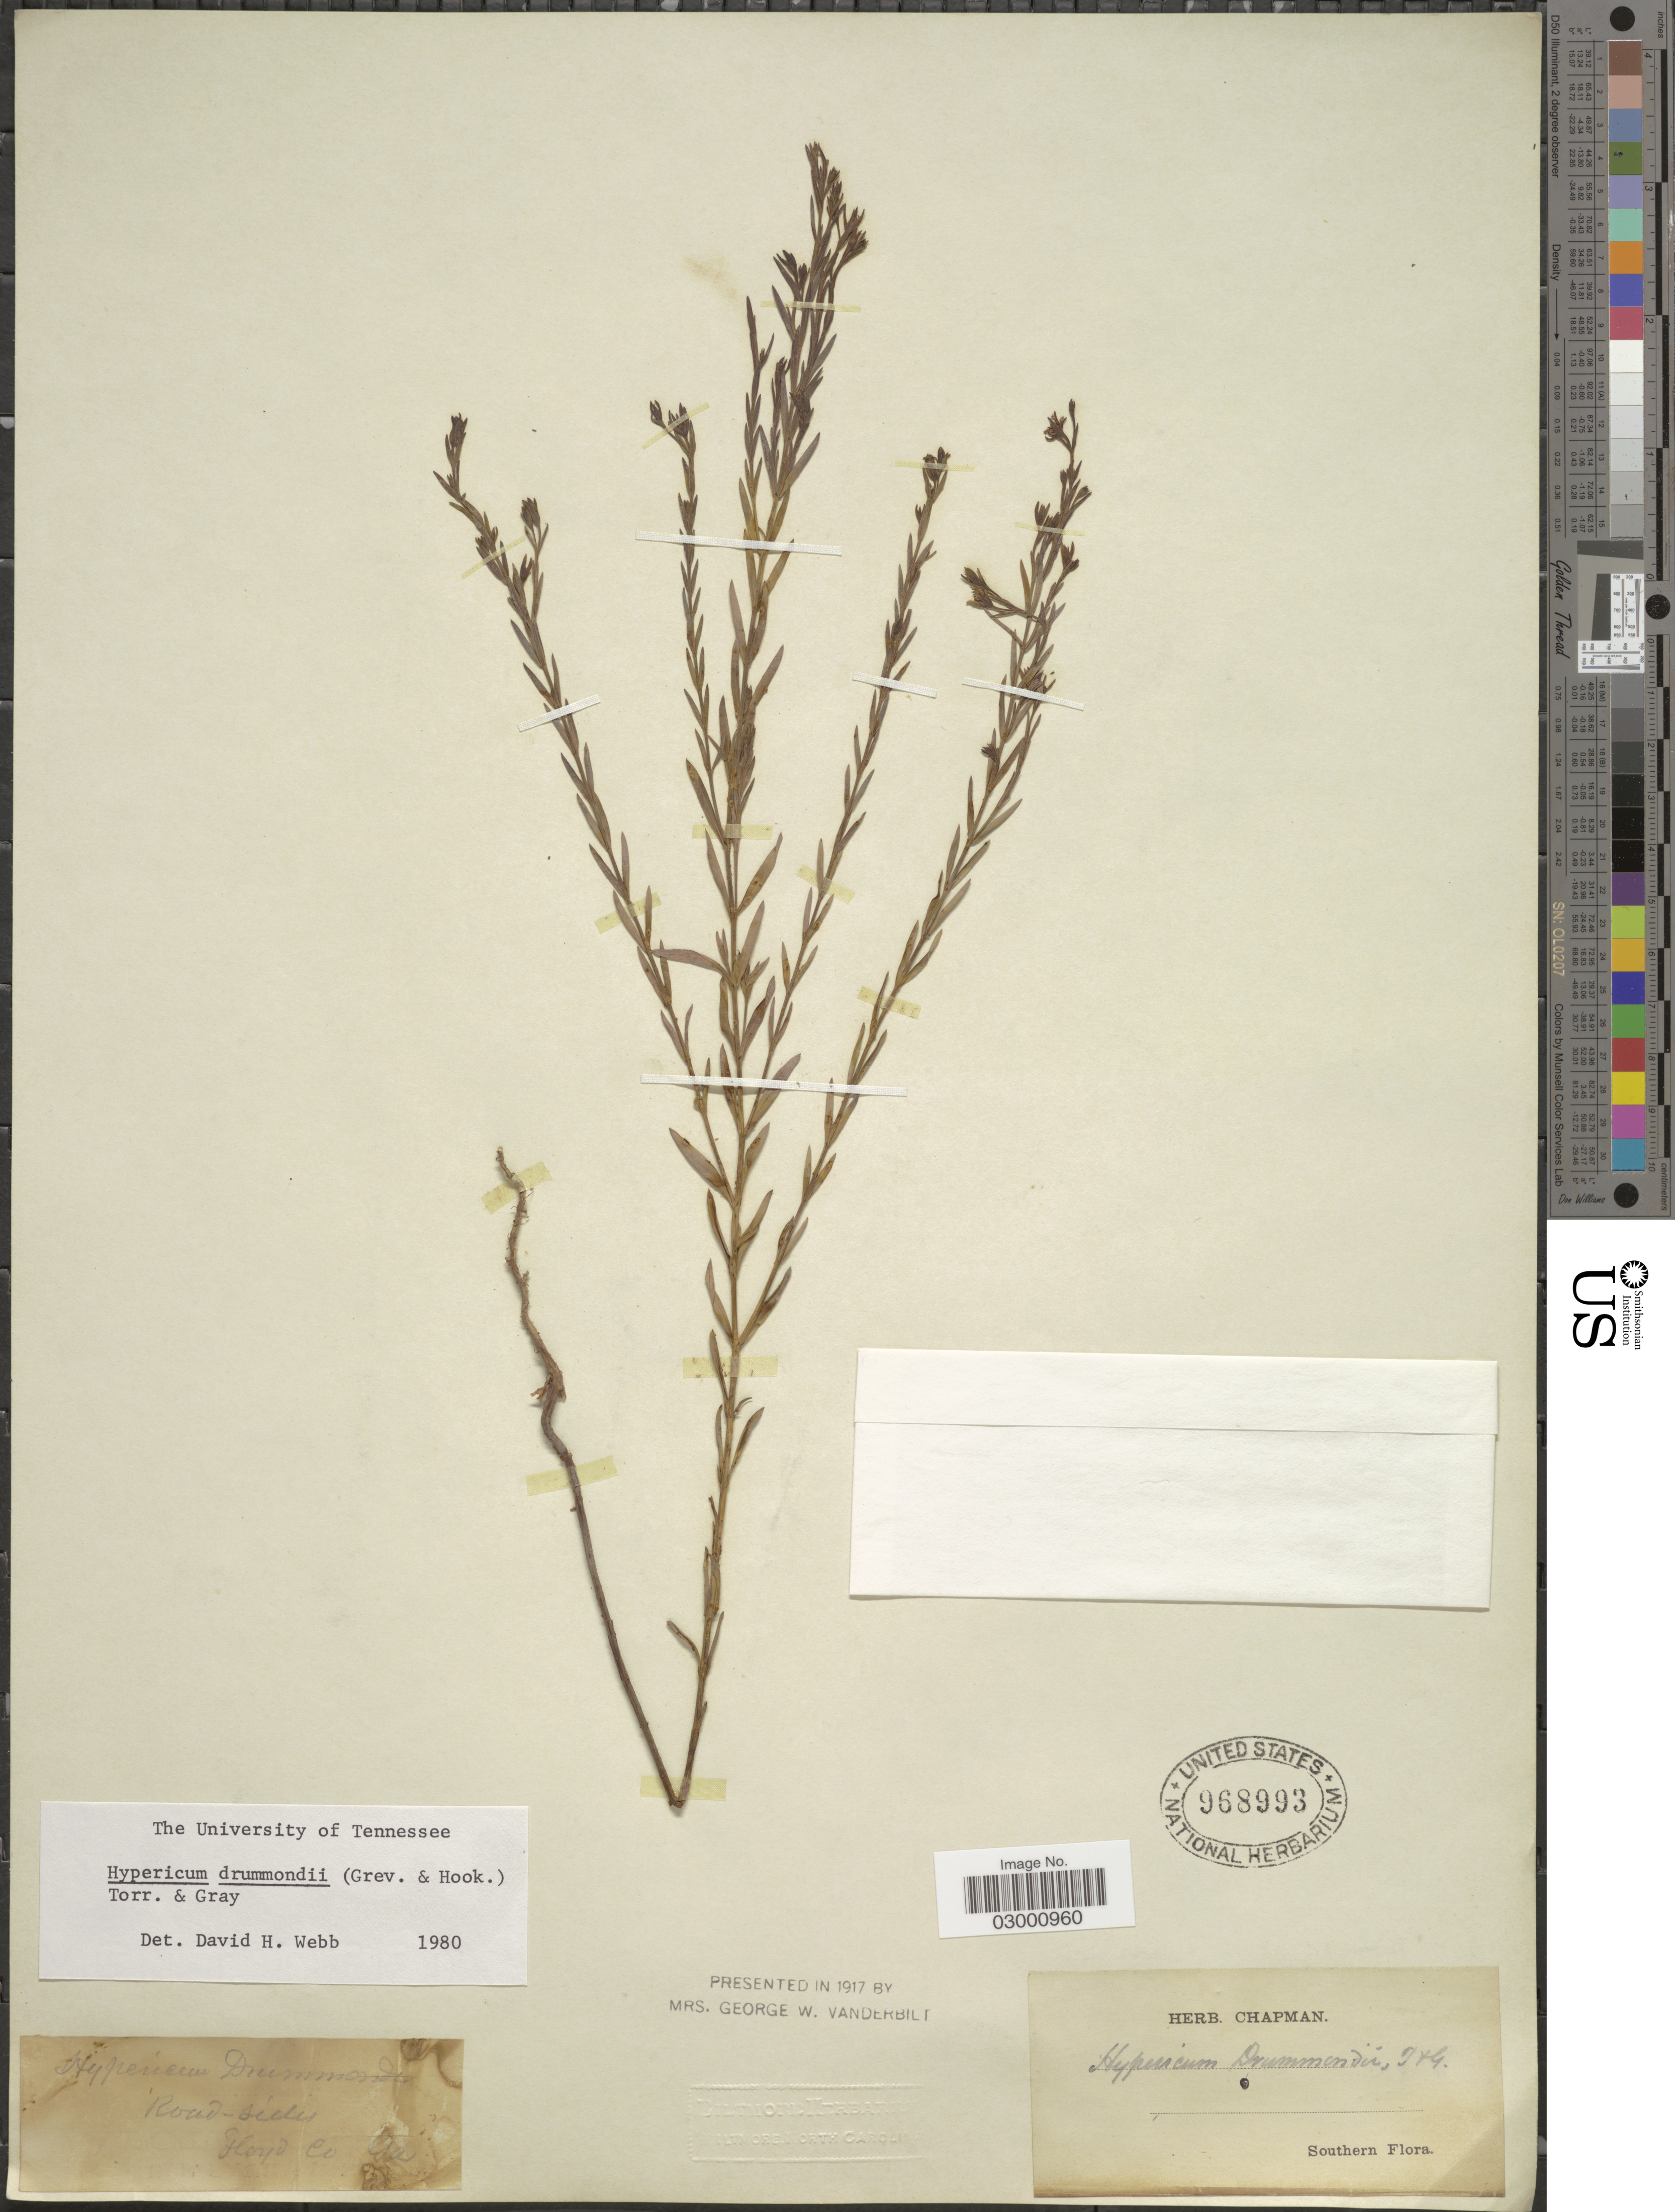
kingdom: Plantae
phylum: Tracheophyta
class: Magnoliopsida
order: Malpighiales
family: Hypericaceae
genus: Hypericum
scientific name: Hypericum drummondii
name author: (Grev. & Hook.) Torr. & A. Gray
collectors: ex herb. Chapman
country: United States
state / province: Georgia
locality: Floyd Co.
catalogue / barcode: US 968993